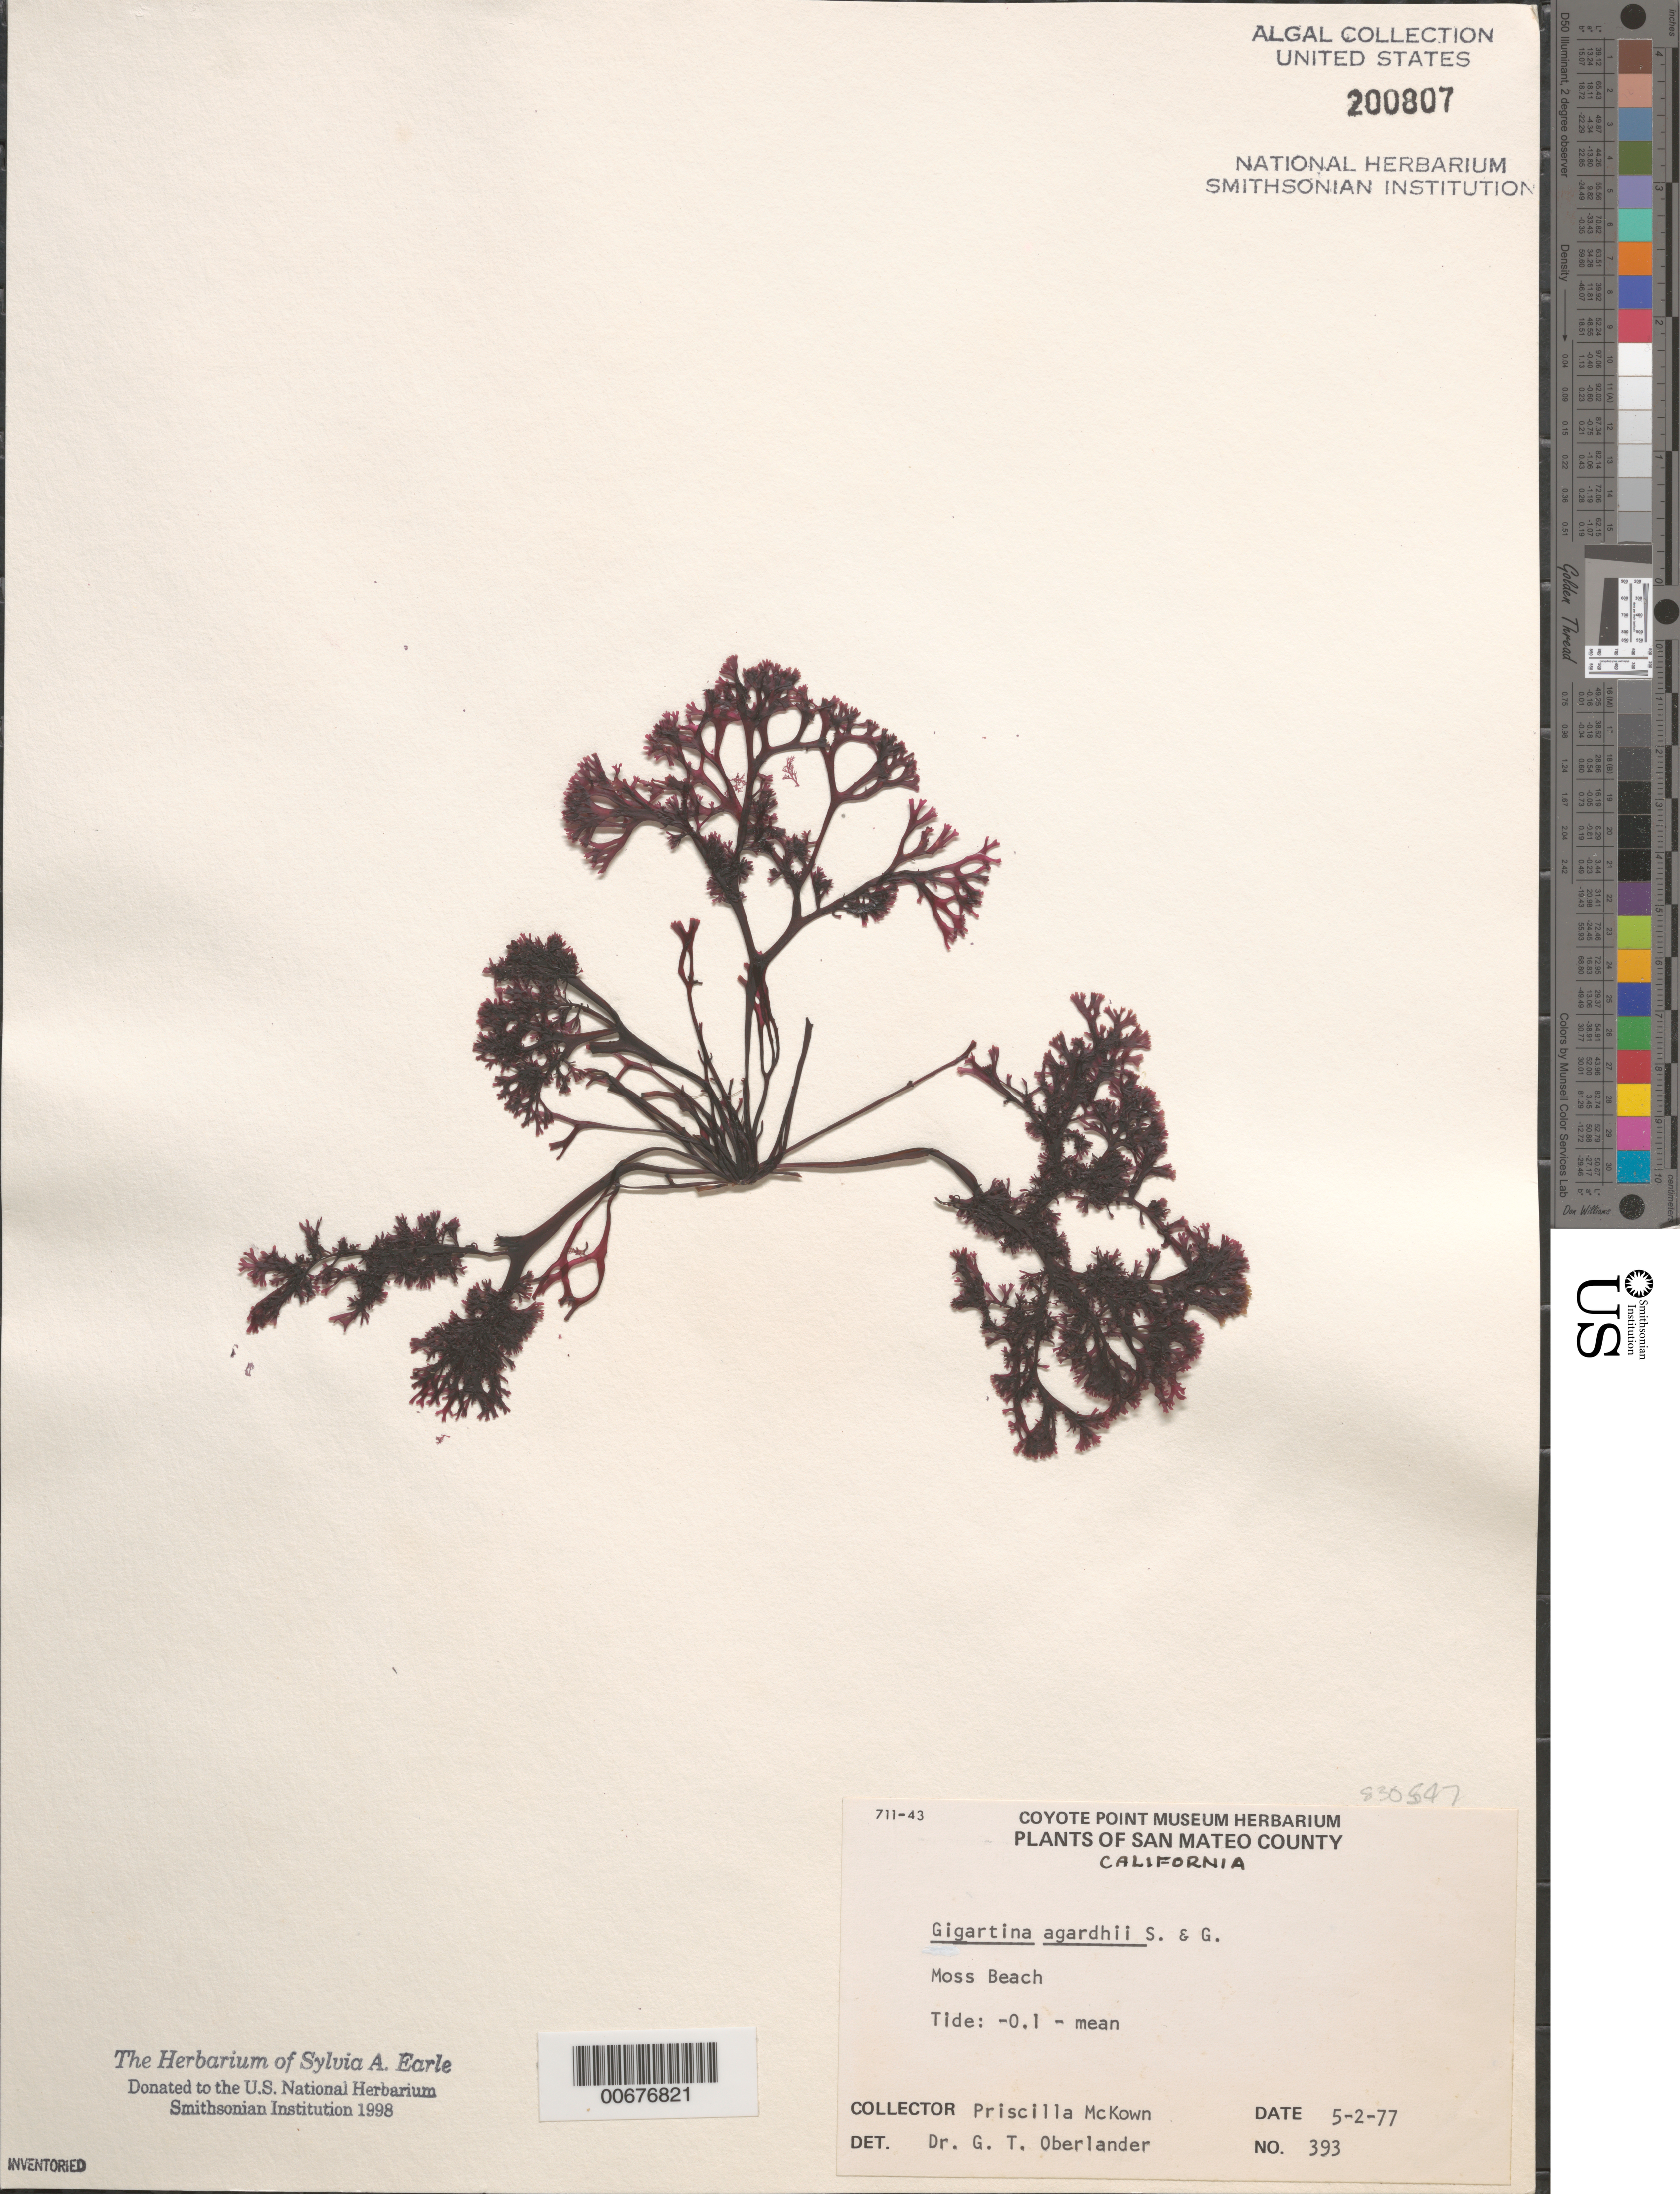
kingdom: Plantae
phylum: Rhodophyta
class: Florideophyceae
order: Gigartinales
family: Phyllophoraceae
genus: Mastocarpus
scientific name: Mastocarpus agardhii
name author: (Setchell & N.L. Gardner) S.C. Lindstrom et al.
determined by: Algae name updating Project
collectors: P. McKown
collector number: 393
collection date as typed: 02 May 1977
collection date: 1977-05-02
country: United States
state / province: California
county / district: San Mateo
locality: Moss Beach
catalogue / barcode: US 200807